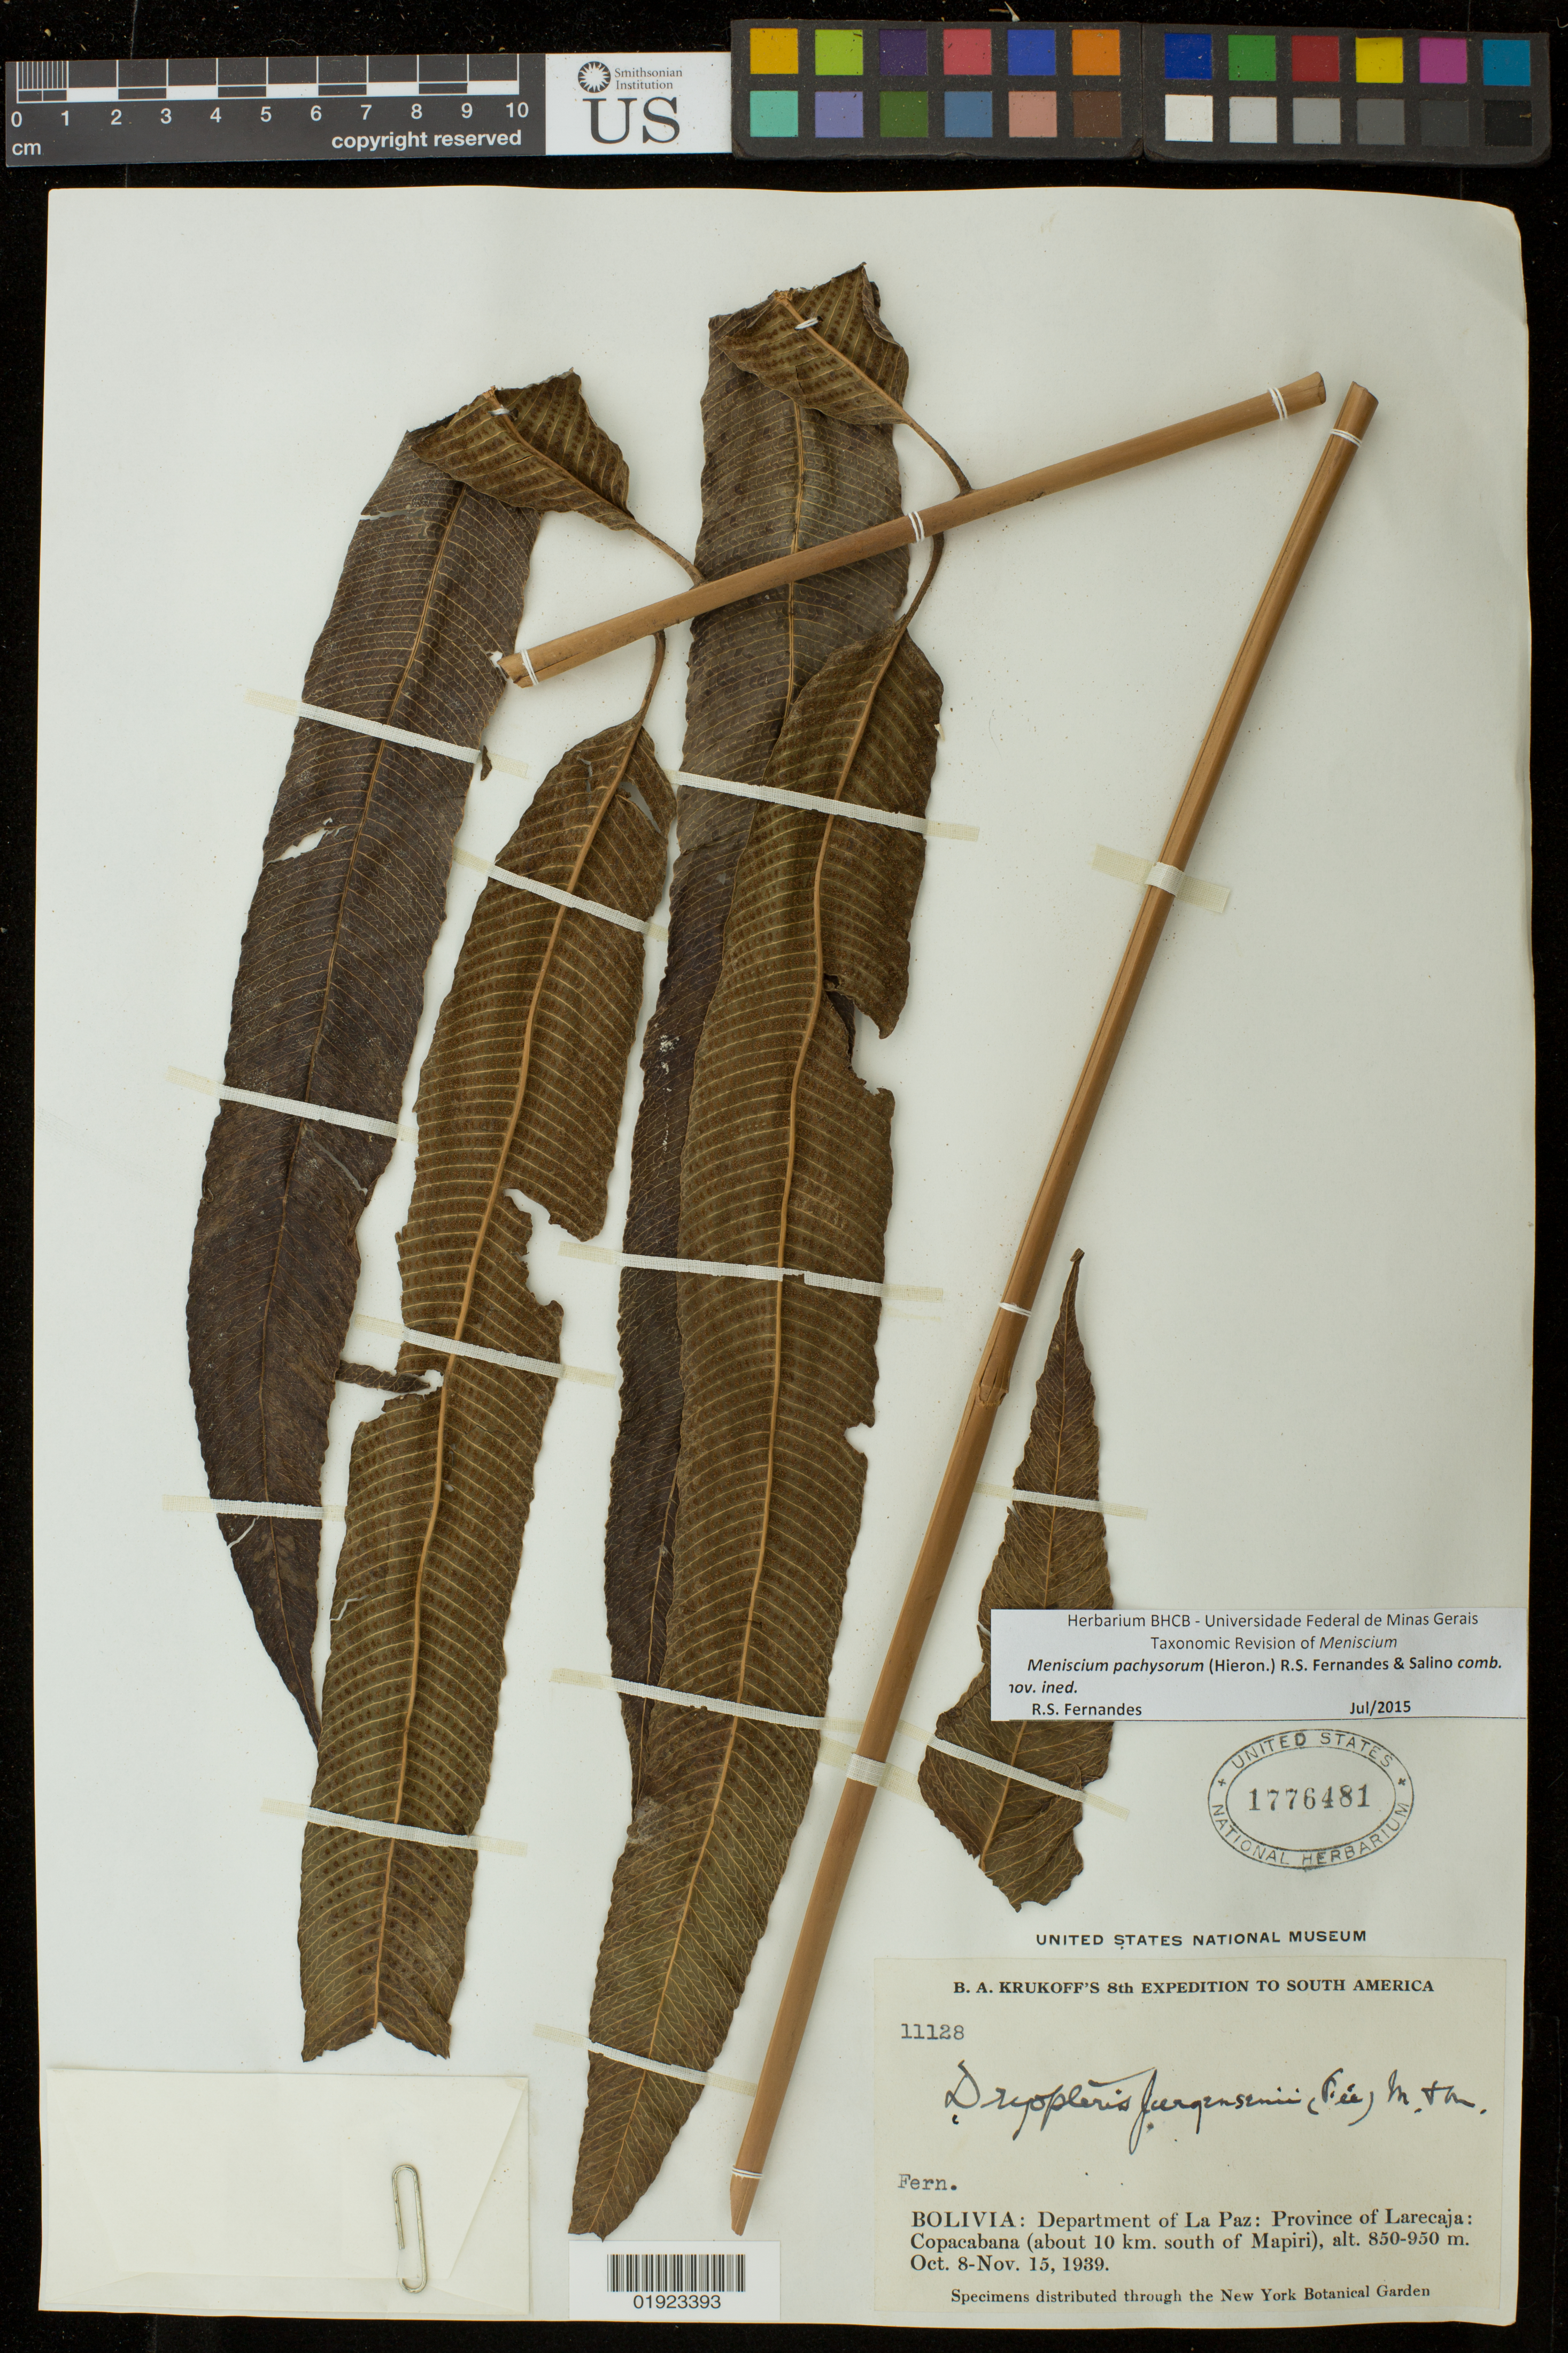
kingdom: Plantae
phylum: Tracheophyta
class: Polypodiopsida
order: Polypodiales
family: Thelypteridaceae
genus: Meniscium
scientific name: Meniscium pachysorum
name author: (Hieron.) Fernandes & Salino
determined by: Fernandes, R. S.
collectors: B. A. Krukoff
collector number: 11128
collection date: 1939-10-08/1939-11-15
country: Bolivia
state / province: La Páz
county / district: Larecaja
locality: Copacabana (about 10 km south of Mapiri).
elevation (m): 850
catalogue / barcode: US 1776481